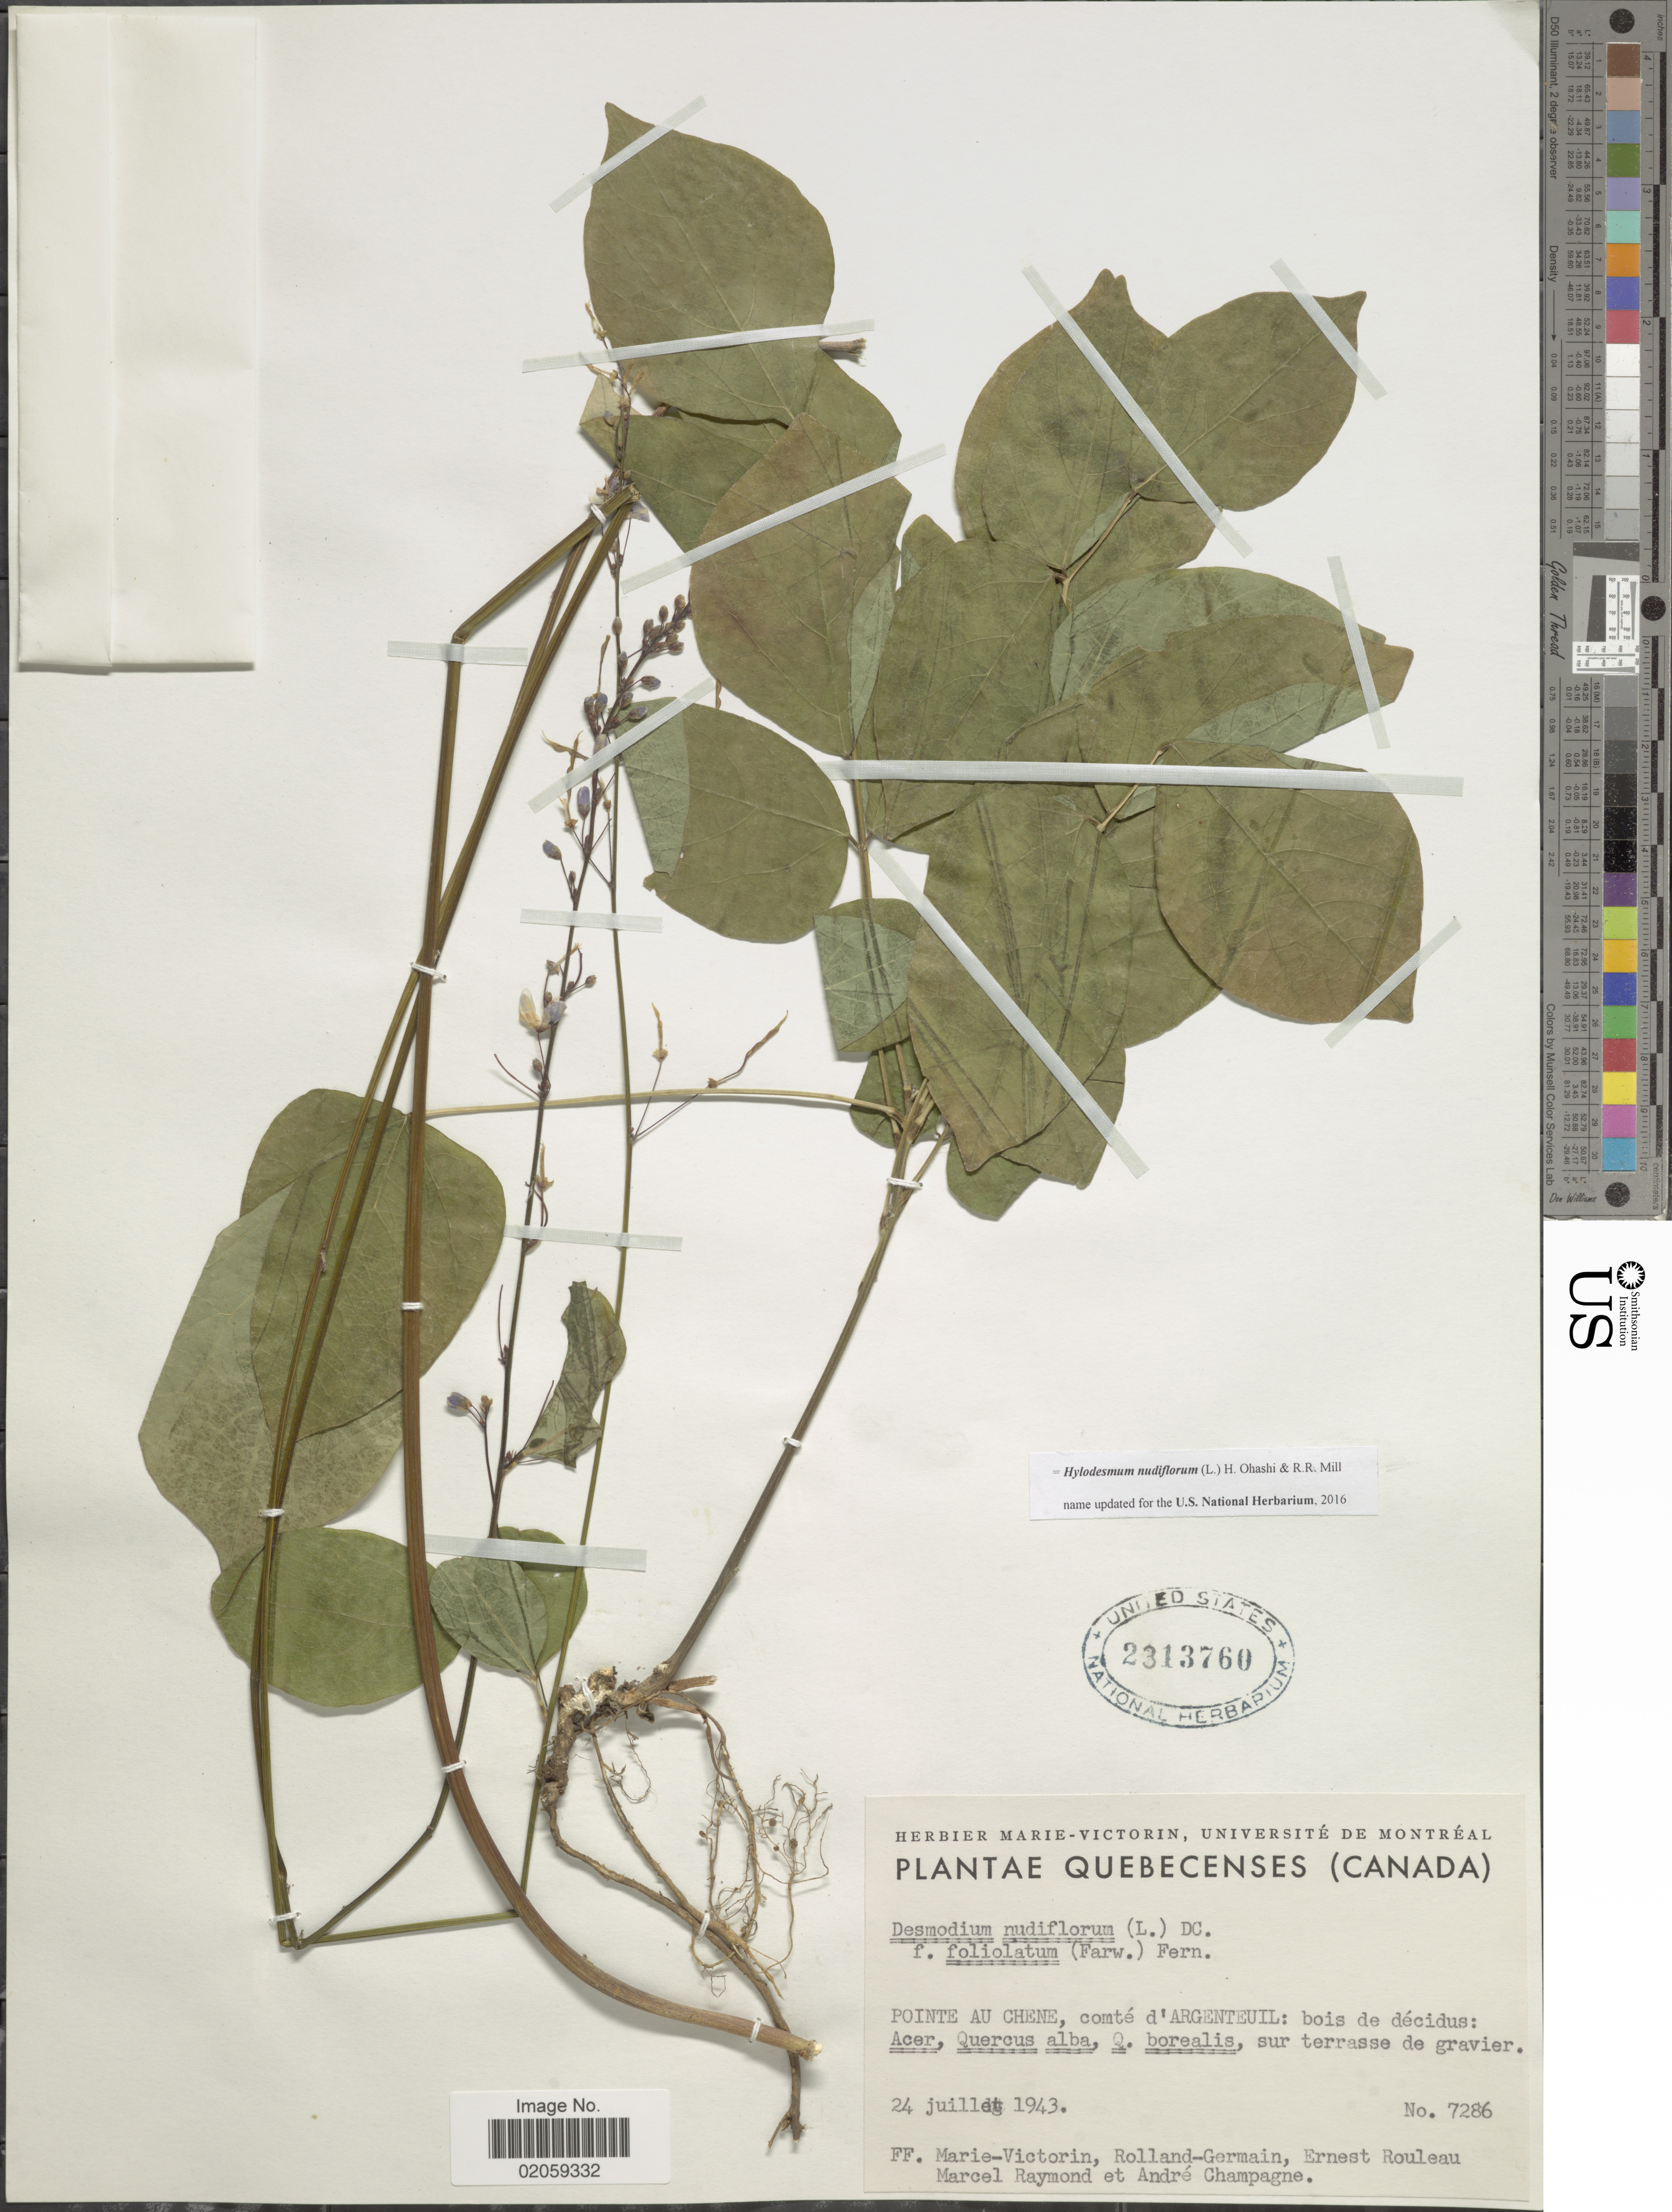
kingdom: Plantae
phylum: Tracheophyta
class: Magnoliopsida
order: Fabales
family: Fabaceae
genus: Hylodesmum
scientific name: Hylodesmum nudiflorum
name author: (L.) H. Ohashi & R.R. Mill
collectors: F. Marie-Victorin, Rolland-Germain, E. Rouleau, M. Raymond & A. Champagne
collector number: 7286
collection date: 1943-07-24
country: Canada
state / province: Quebec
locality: Pointe au Chene, comte d'Argenteuil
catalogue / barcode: US 2313760